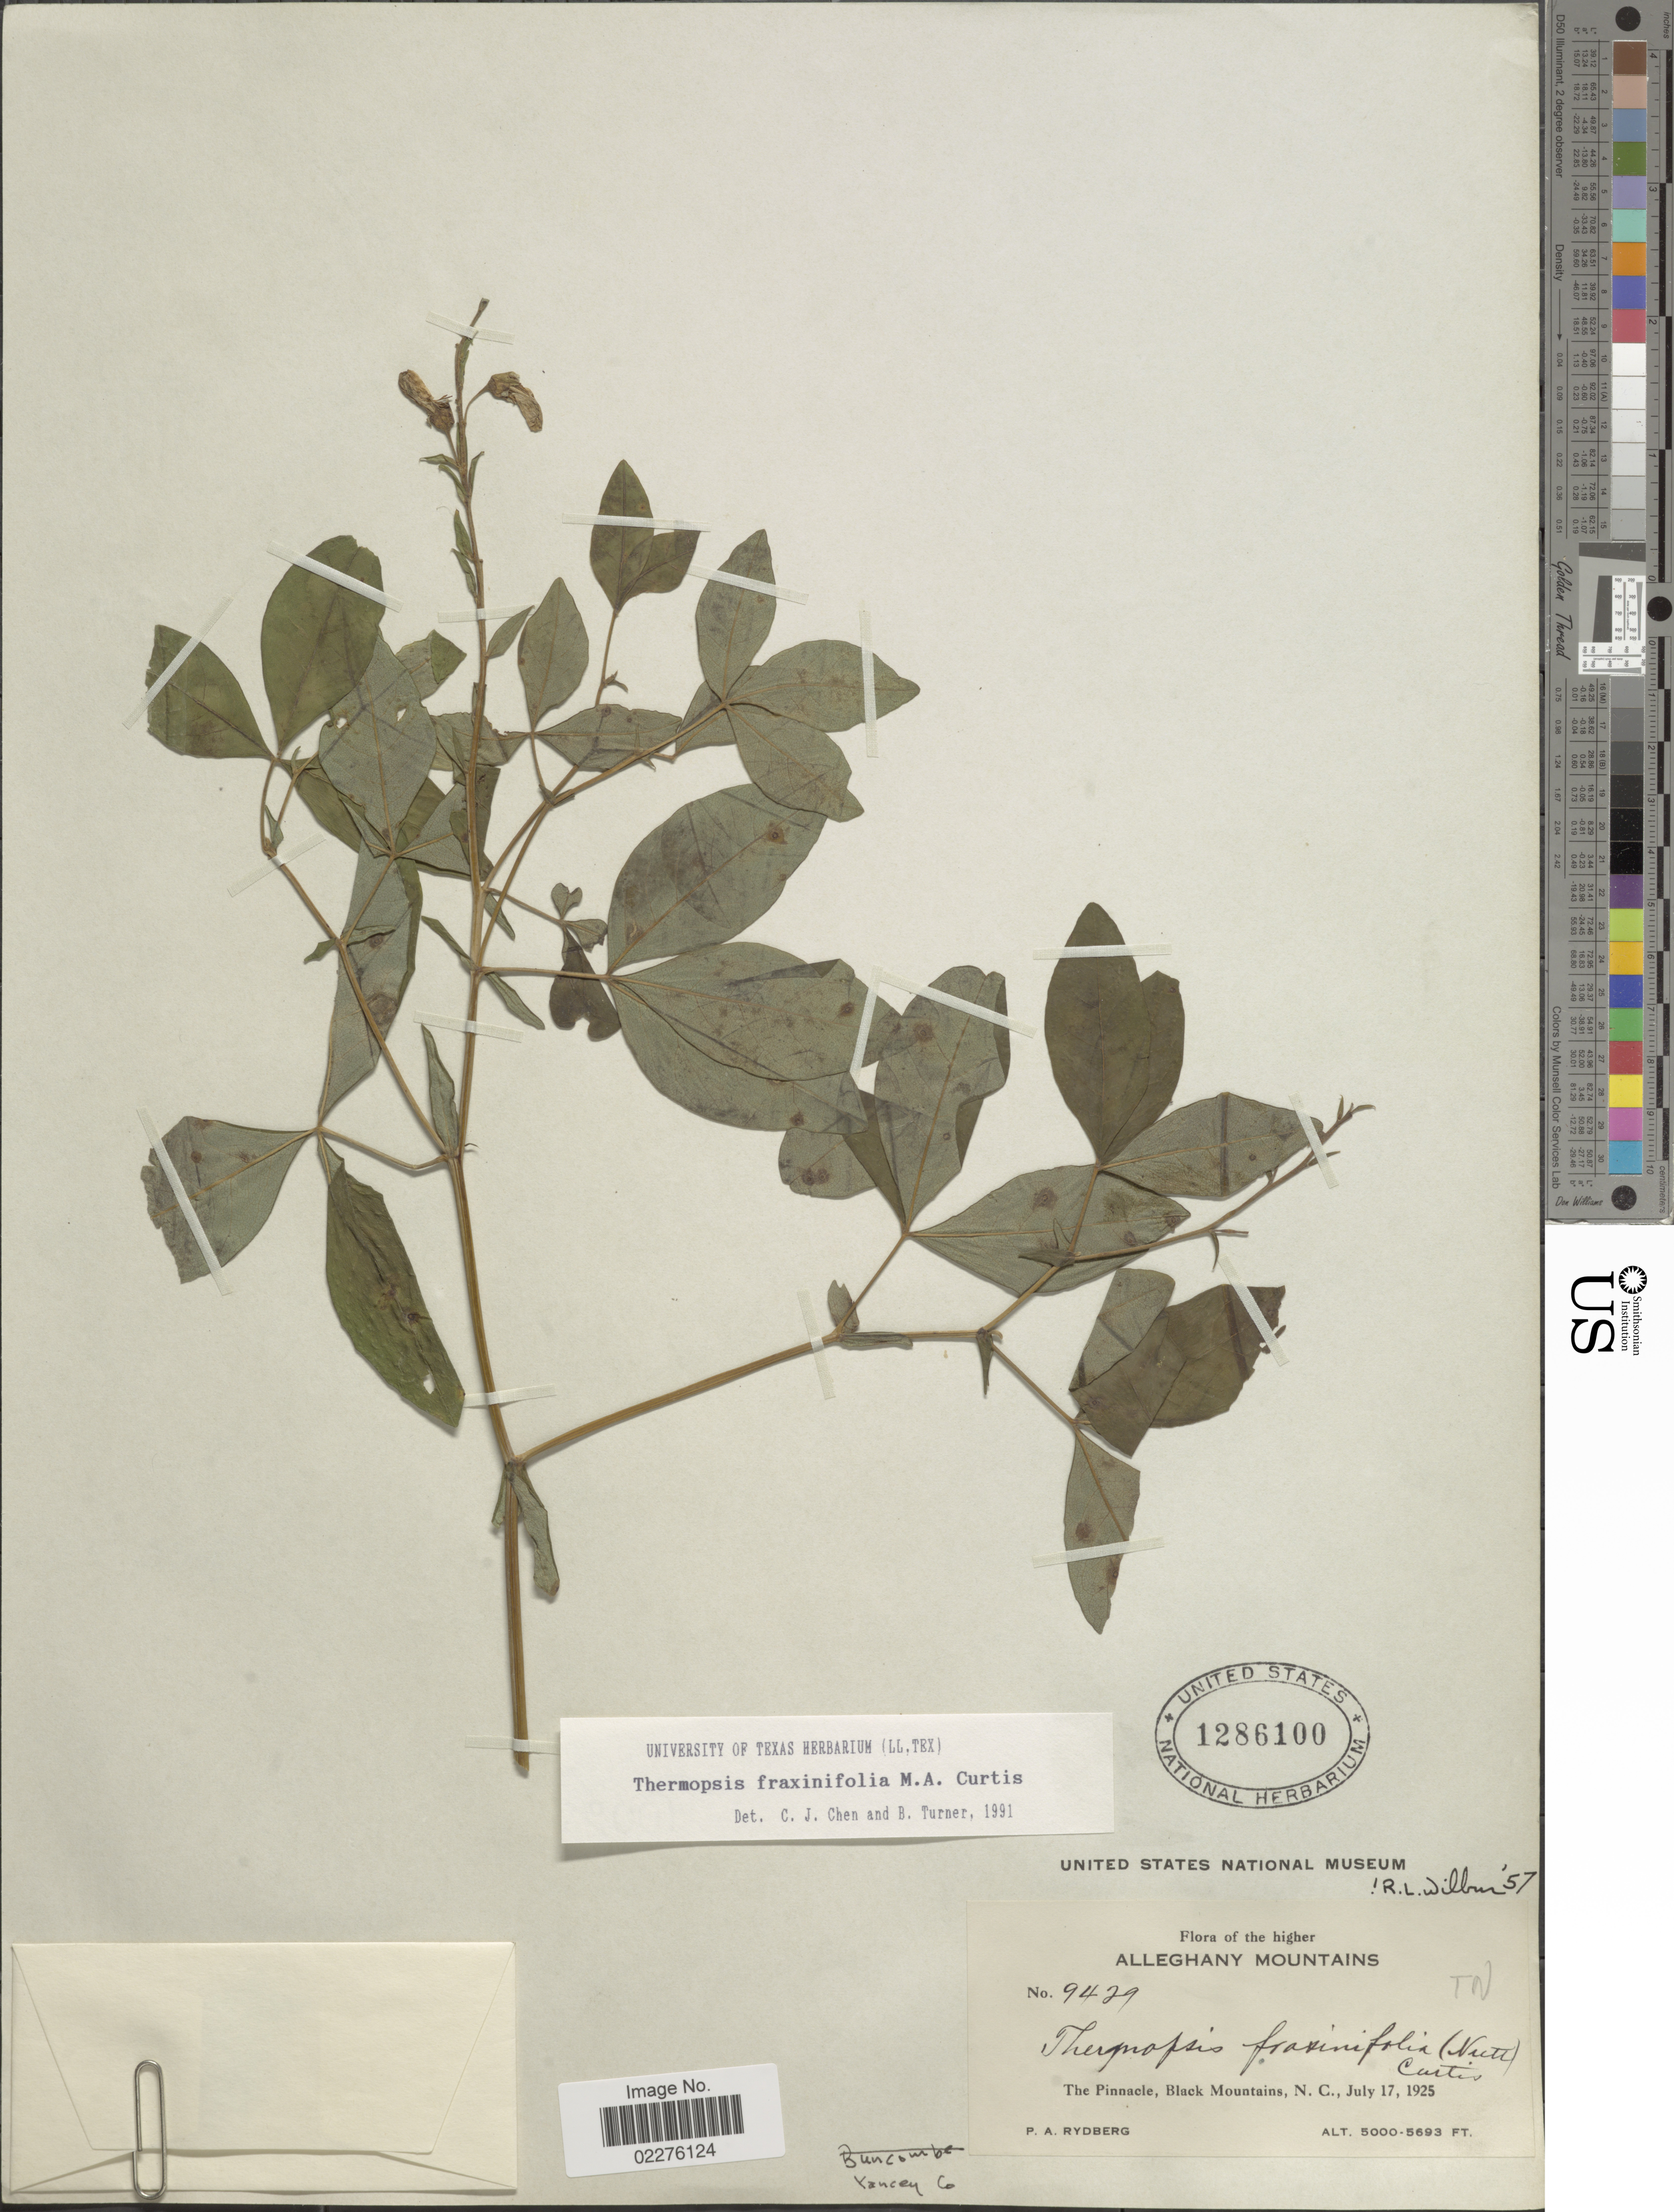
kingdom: Plantae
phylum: Tracheophyta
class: Magnoliopsida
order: Fabales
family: Fabaceae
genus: Thermopsis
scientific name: Thermopsis fraxinifolia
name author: M.A. Curtis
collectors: P. A. Rydberg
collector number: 9429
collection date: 1925-07-17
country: United States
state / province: North Carolina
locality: Alleghany Mountains, The Pinnacle, Black Mountains, Yancey Co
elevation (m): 1524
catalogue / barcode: US 1286100